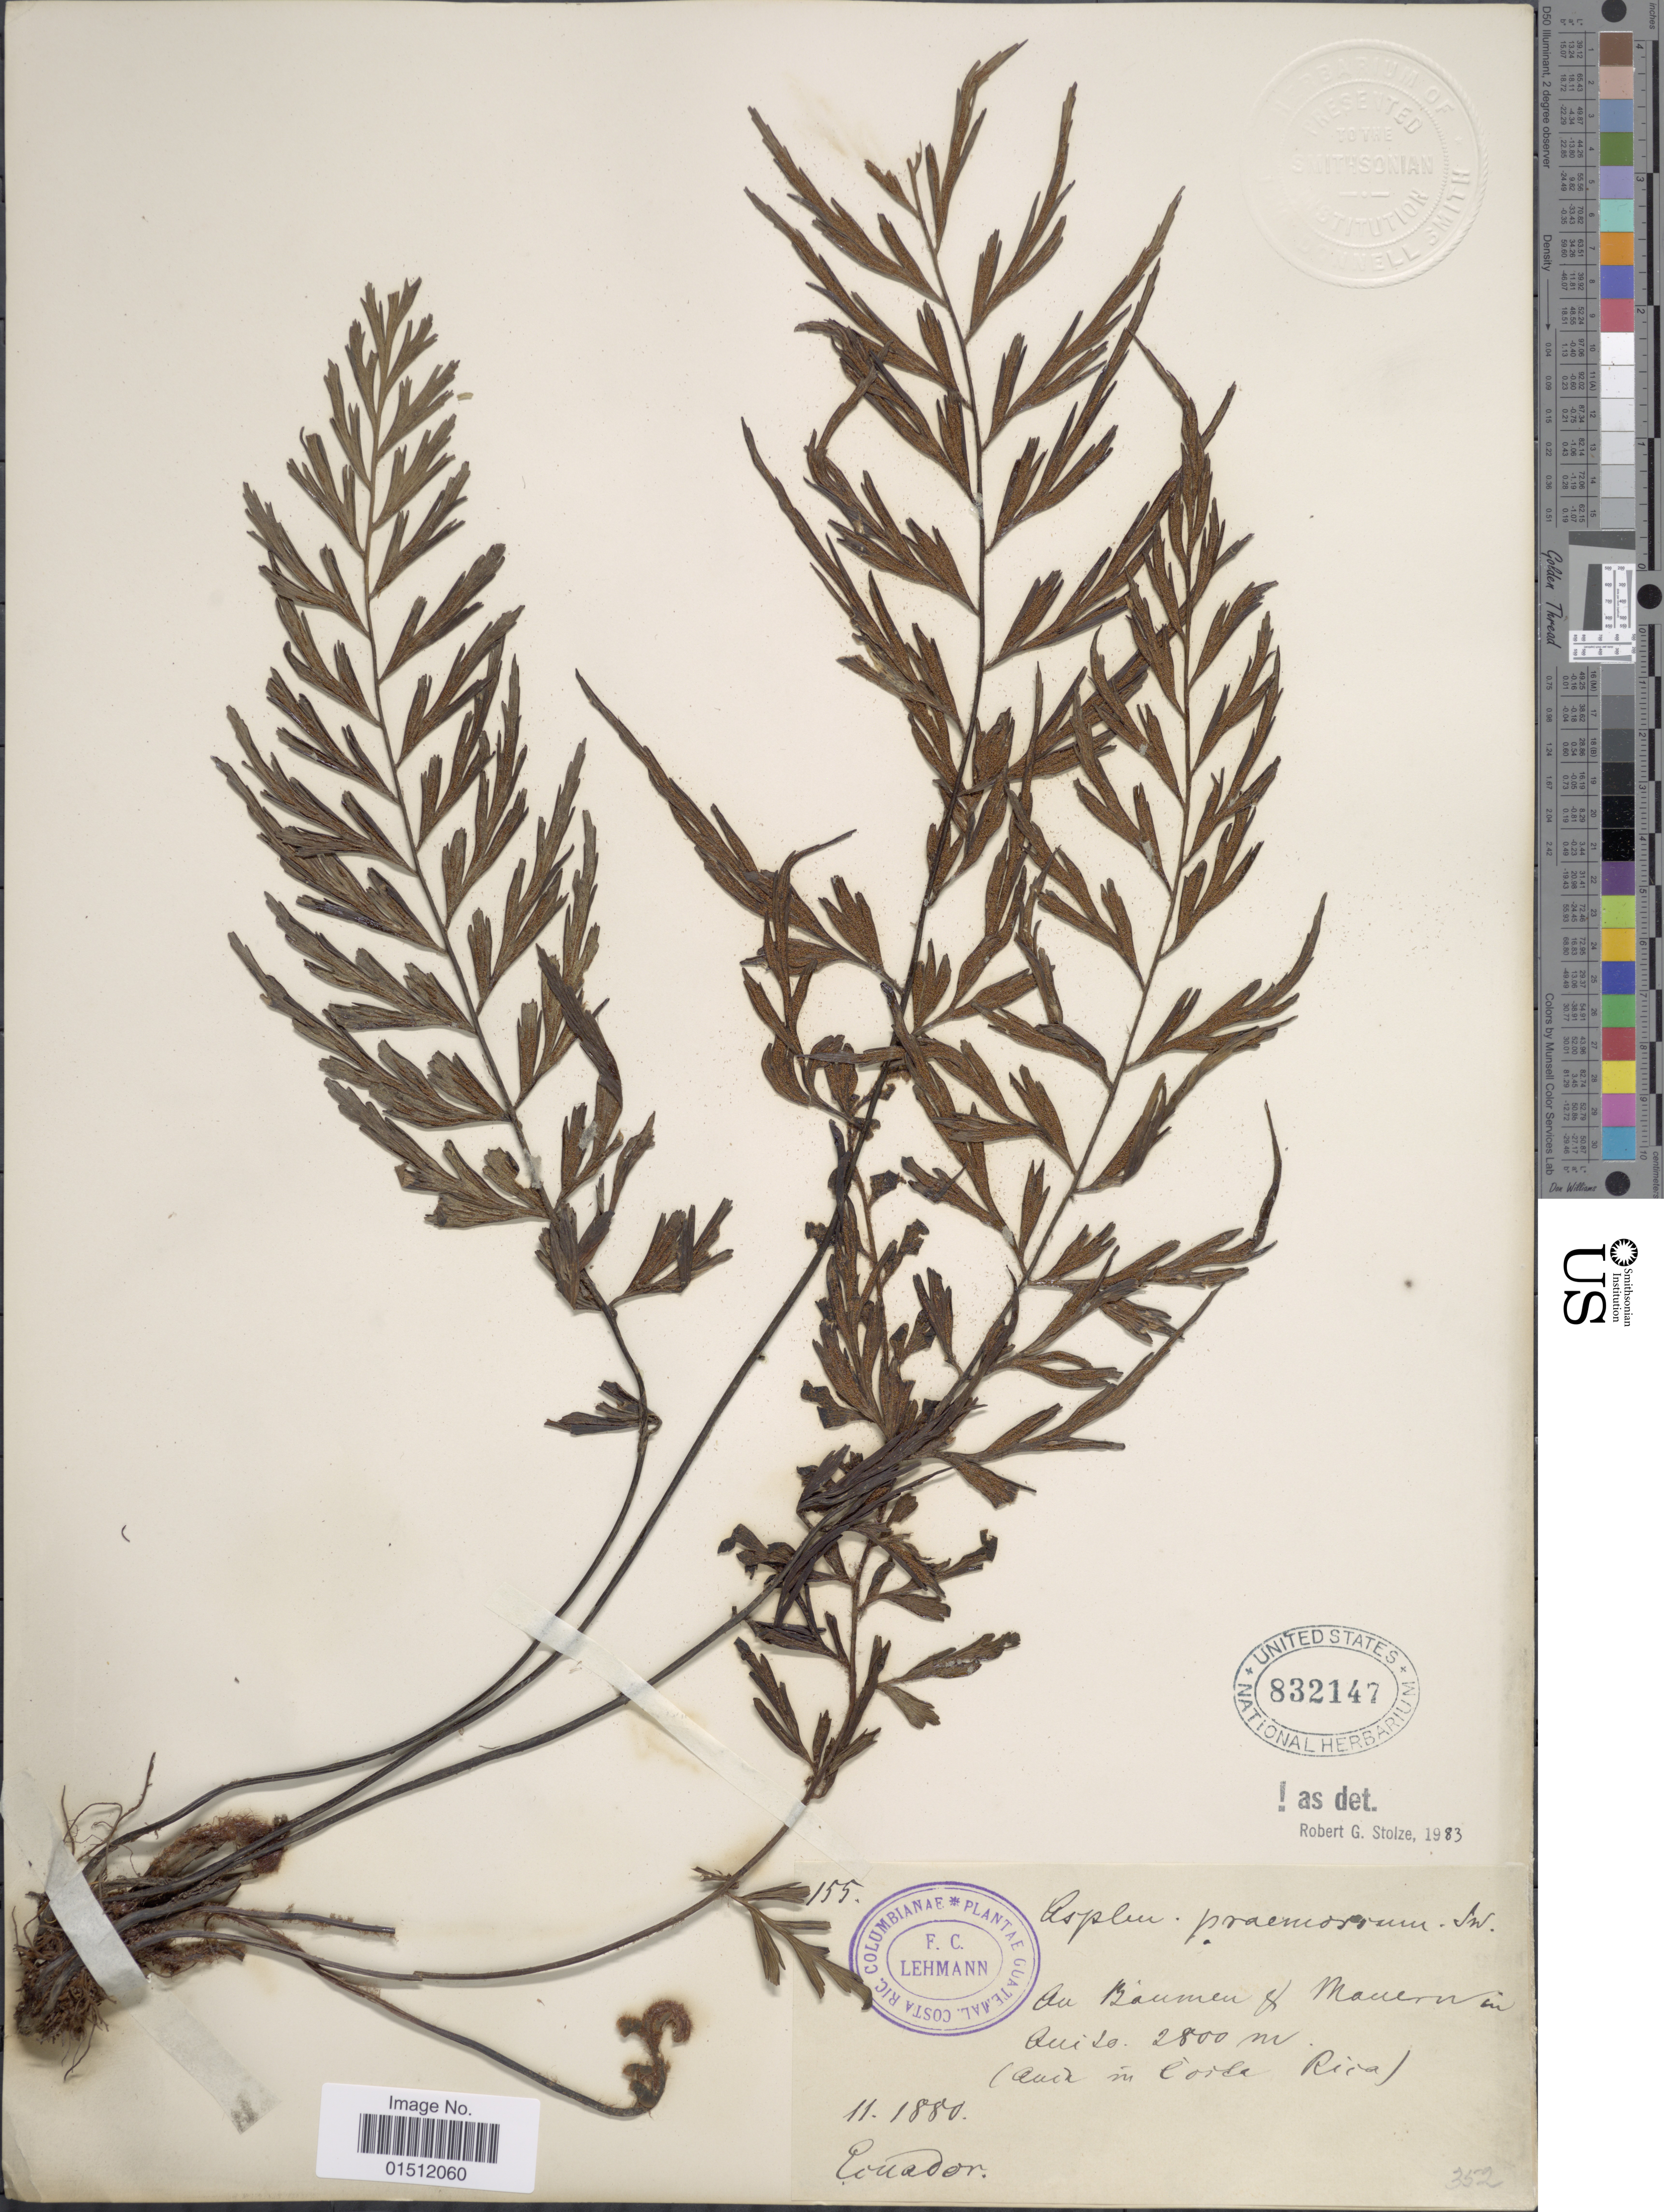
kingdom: Plantae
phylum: Tracheophyta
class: Polypodiopsida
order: Polypodiales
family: Aspleniaceae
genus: Asplenium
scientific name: Asplenium praemorsum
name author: Sw.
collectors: F. Lehman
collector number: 155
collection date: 1880-11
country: Ecuador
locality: An Baumen & Mauern in Quito.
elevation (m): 2800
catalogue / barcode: US 832147